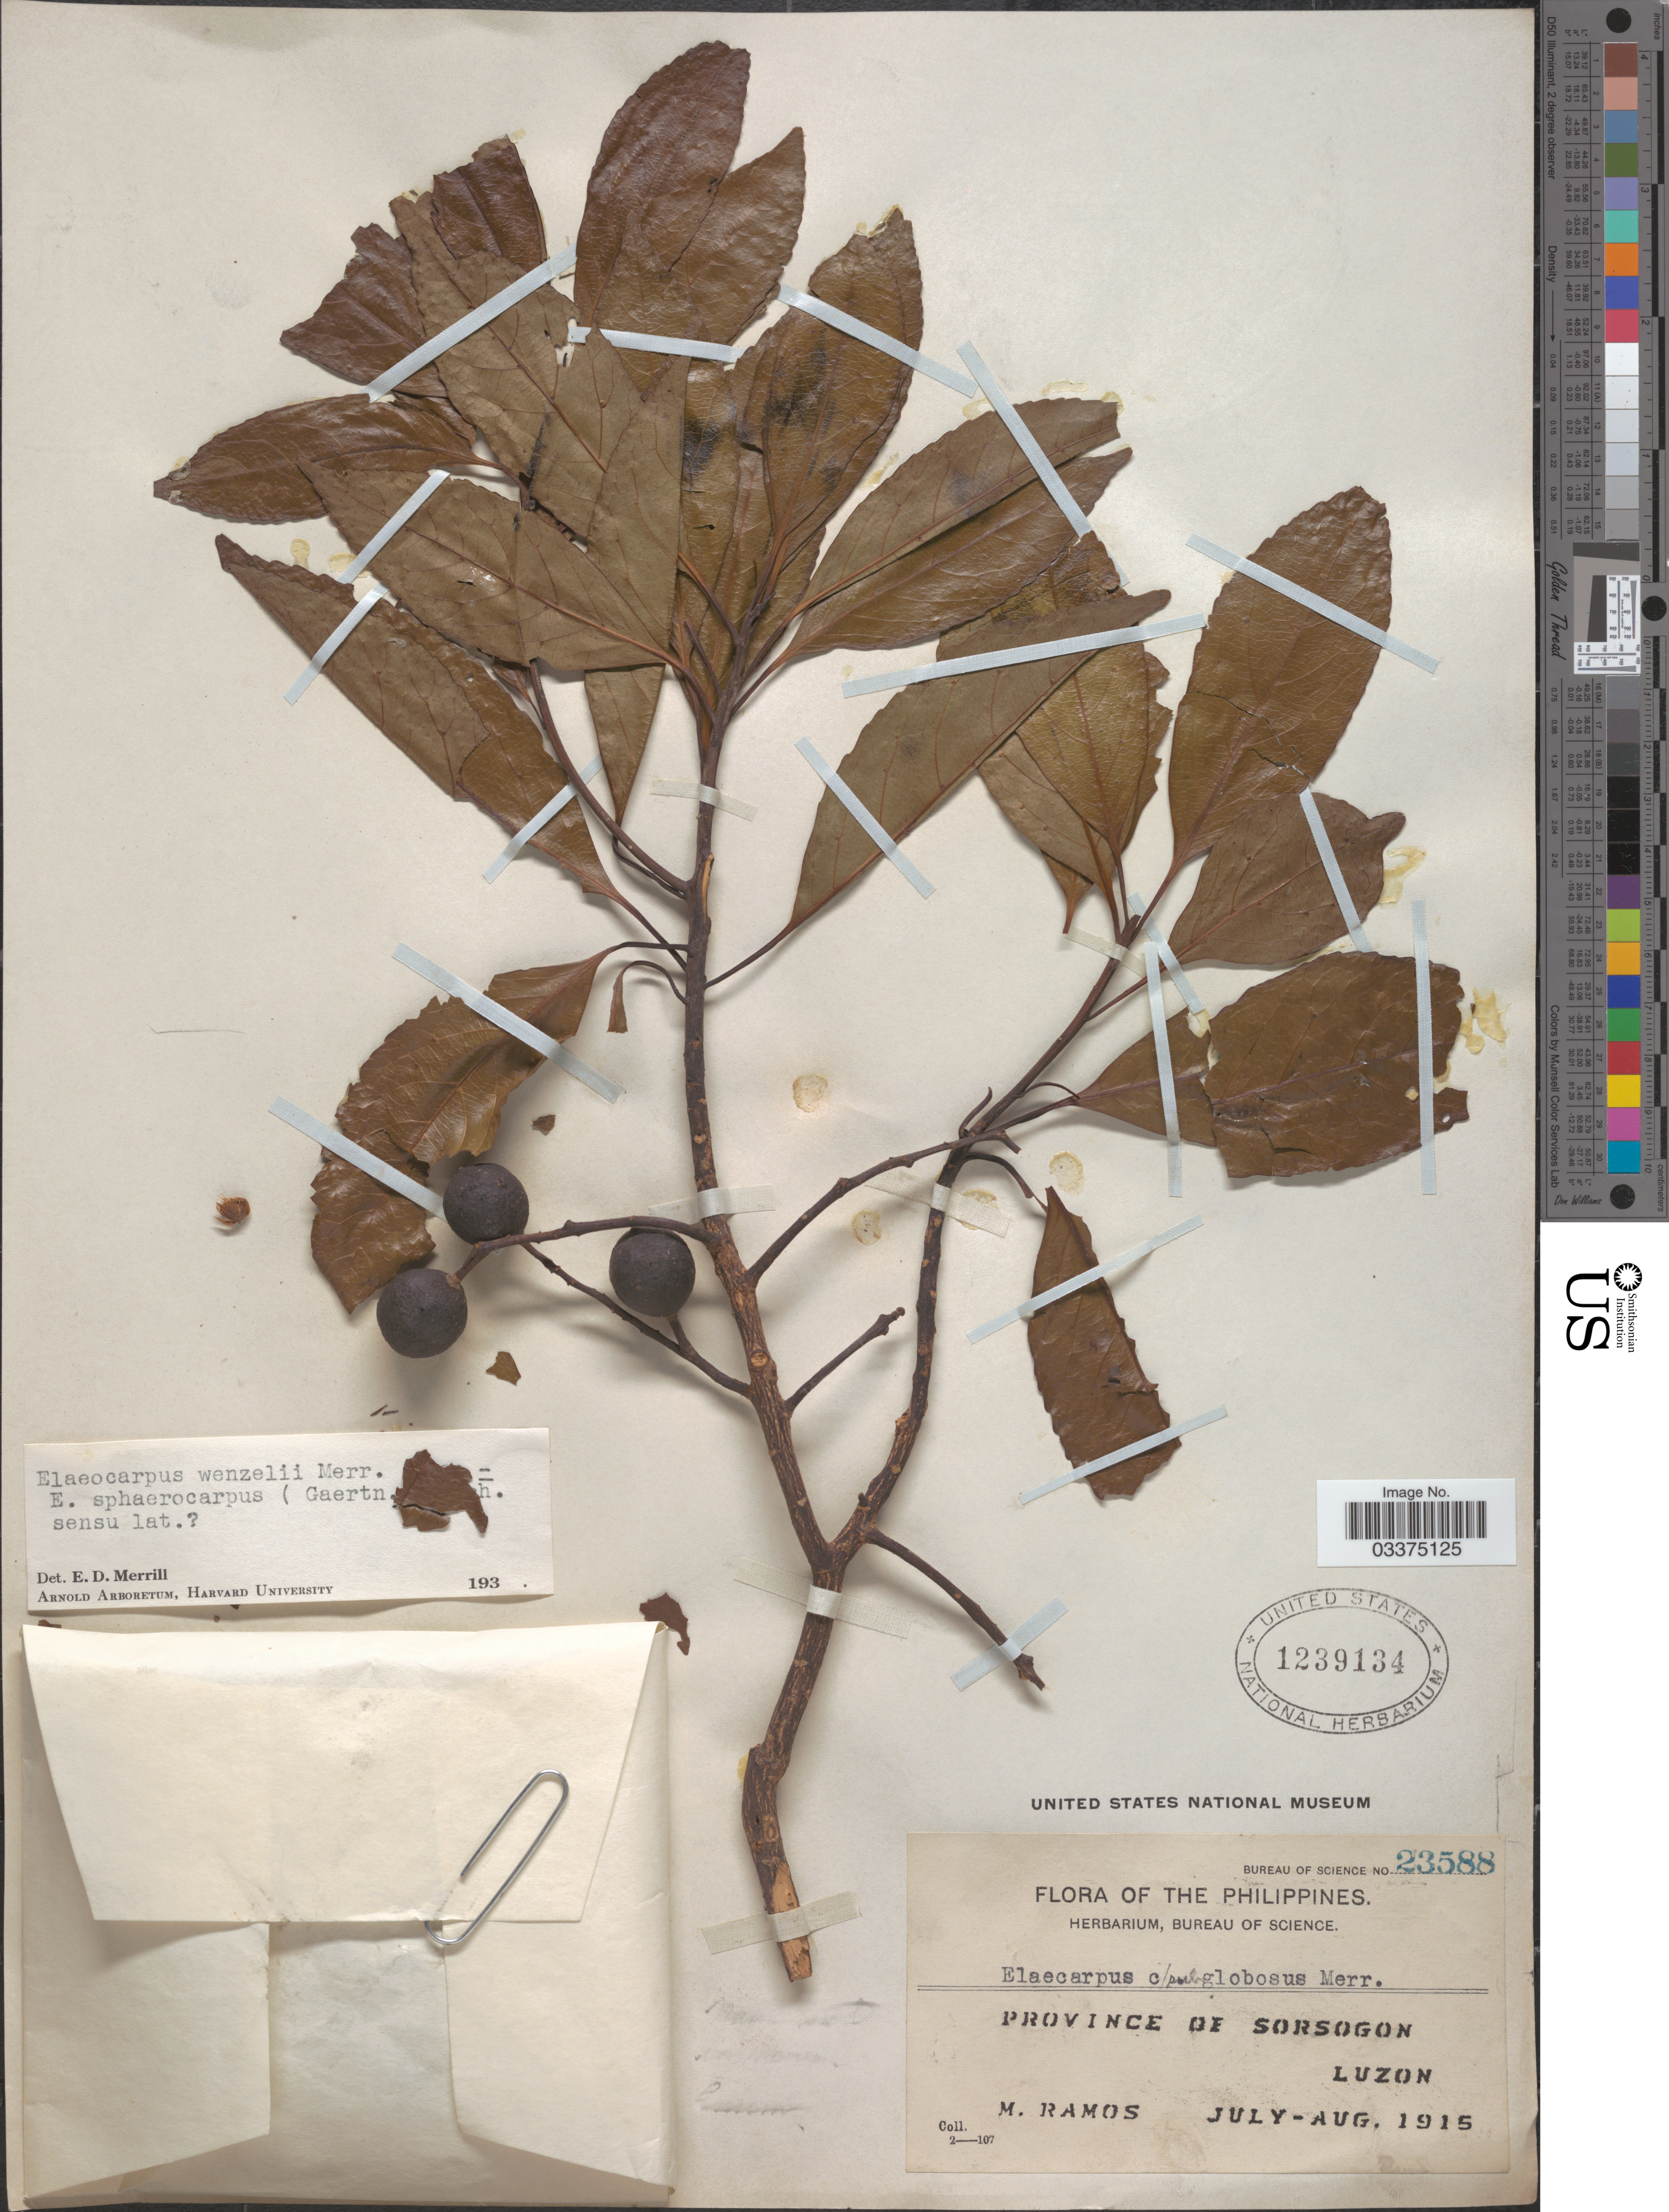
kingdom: Plantae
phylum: Tracheophyta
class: Magnoliopsida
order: Oxalidales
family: Elaeocarpaceae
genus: Elaeocarpus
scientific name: Elaeocarpus wenzelii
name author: Merr.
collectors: M. Ramos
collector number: Bureau of Science 23588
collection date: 1915-07/1915-08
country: Philippines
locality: Province of Sorsogon, Luzon.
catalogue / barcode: US 1239134